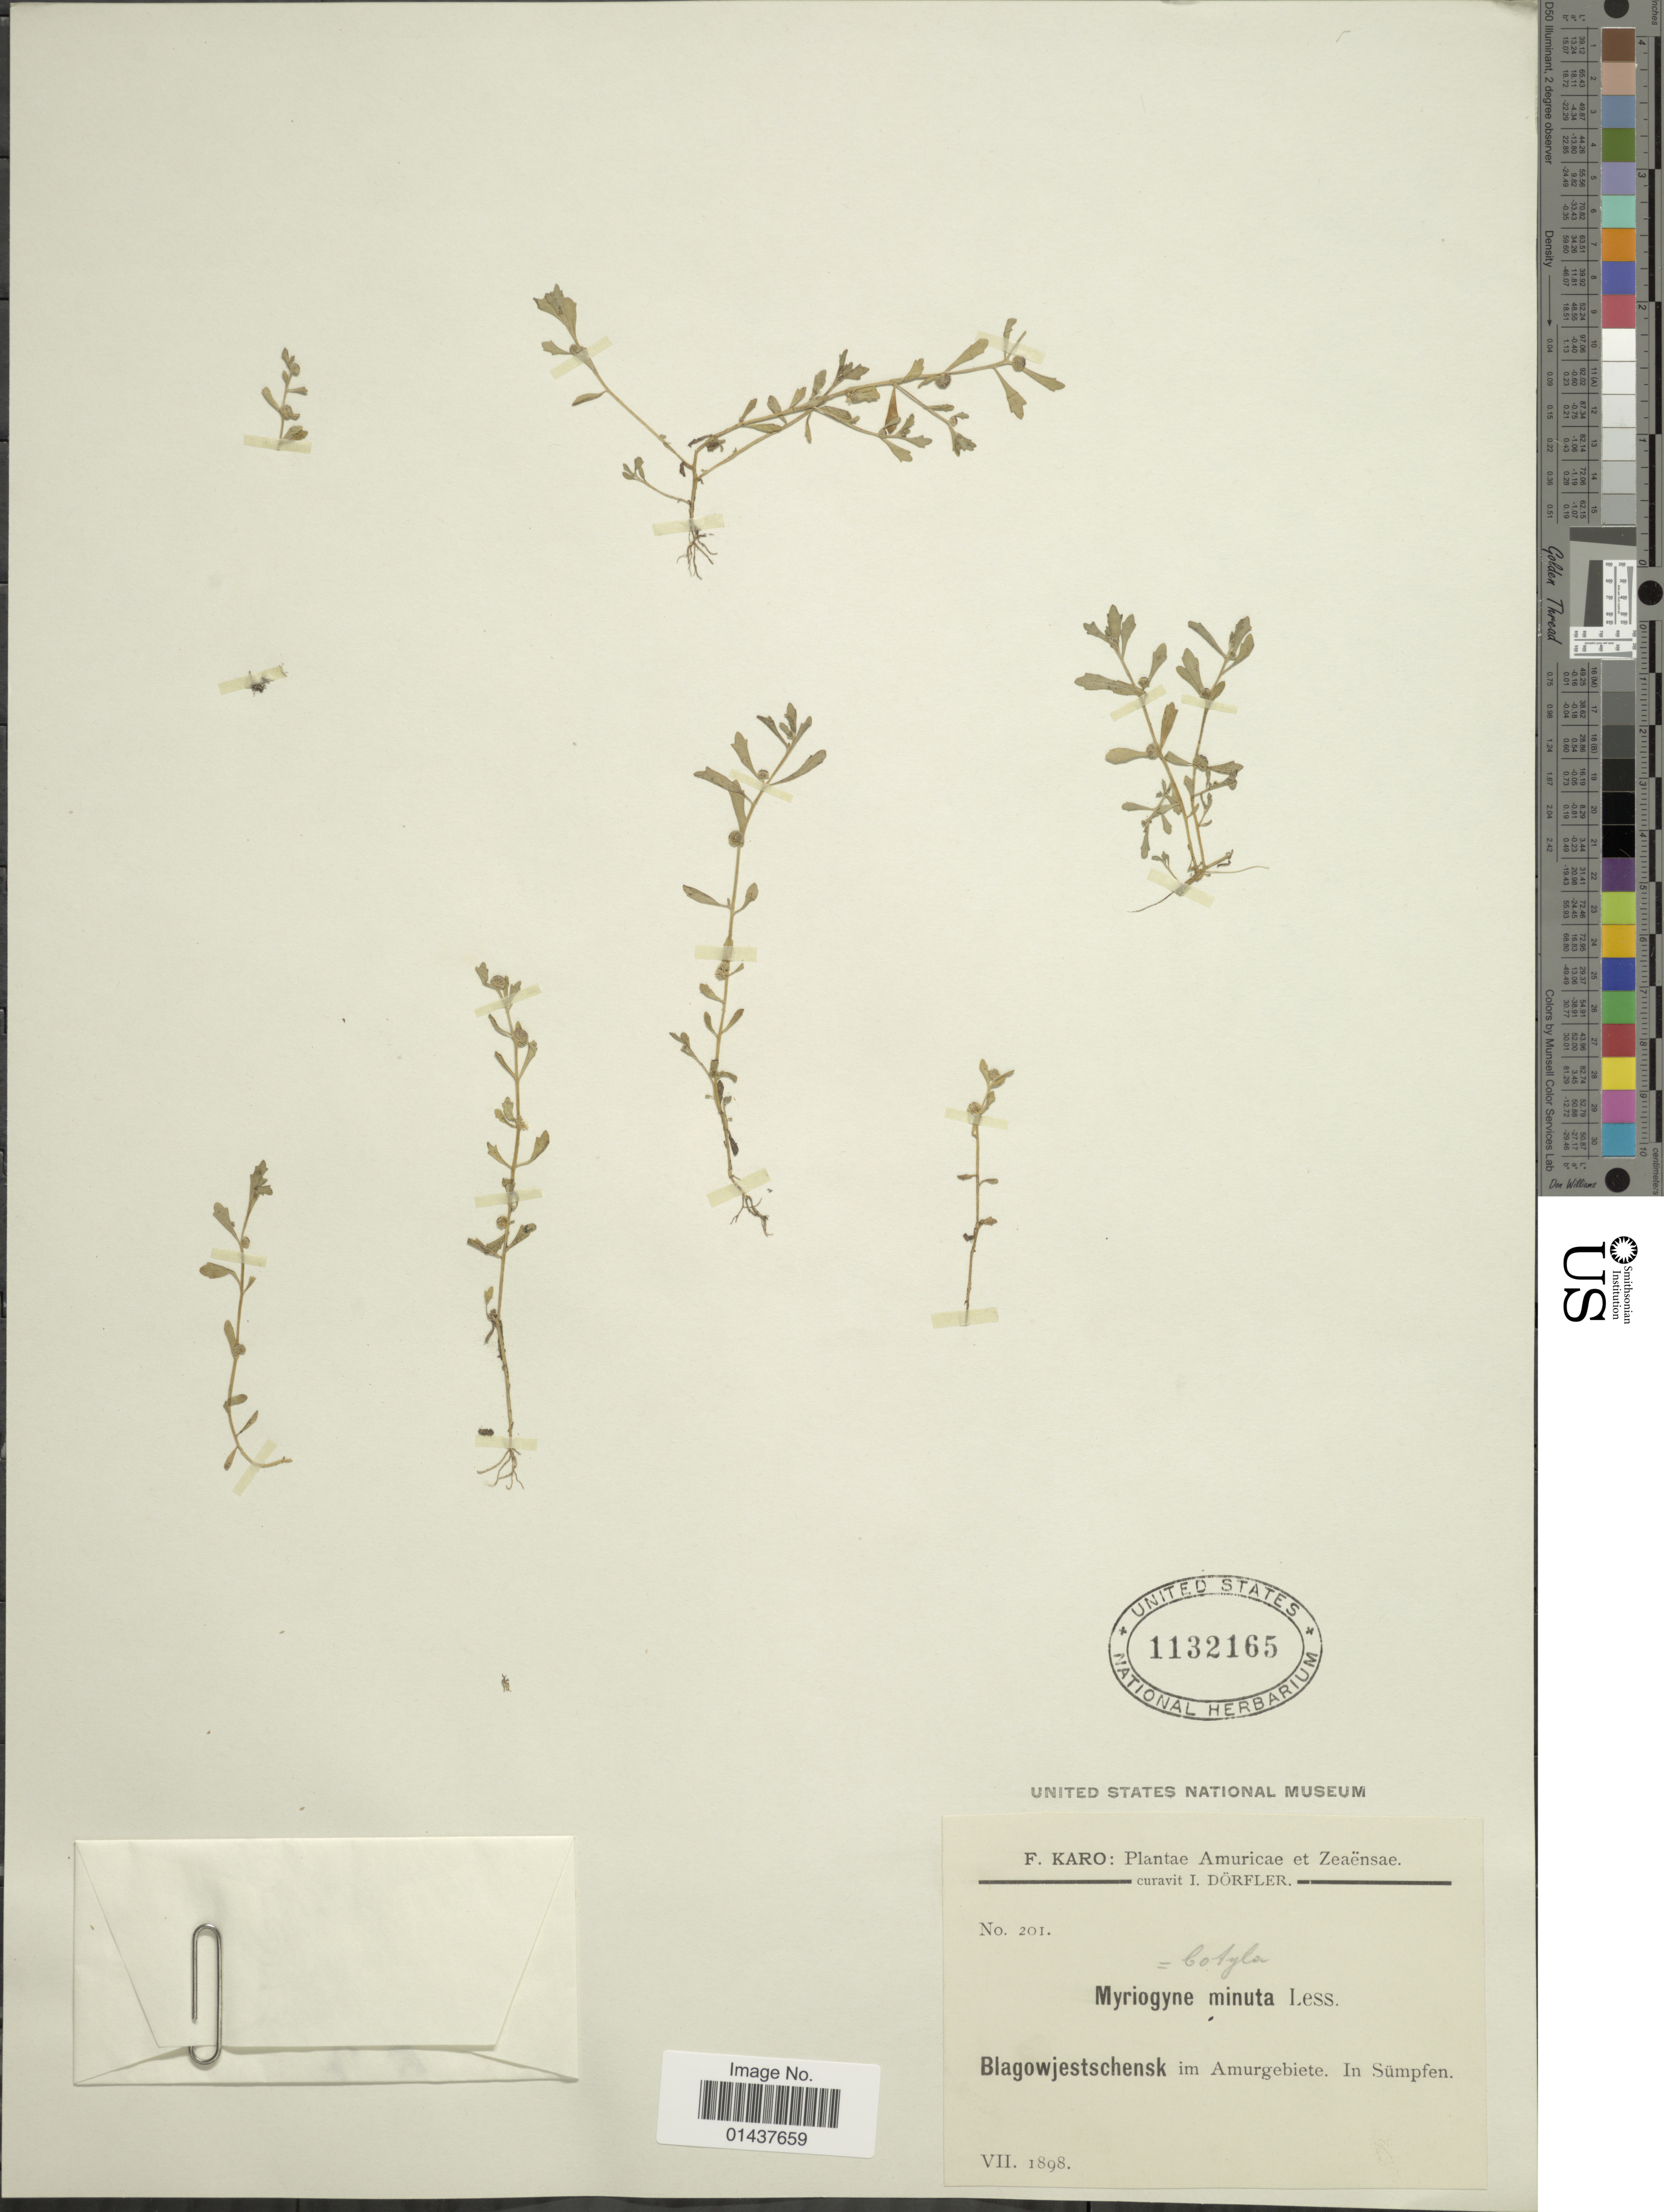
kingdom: Plantae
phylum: Tracheophyta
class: Magnoliopsida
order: Asterales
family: Asteraceae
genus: Centipeda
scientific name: Centipeda minima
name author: (L.) A. Braun & Asch.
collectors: F. Karo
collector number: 201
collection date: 1898-07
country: Russian Federation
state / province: Amur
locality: Blagowjestschensk im Amurgebiete. In Sümpfen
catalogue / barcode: US 1132165